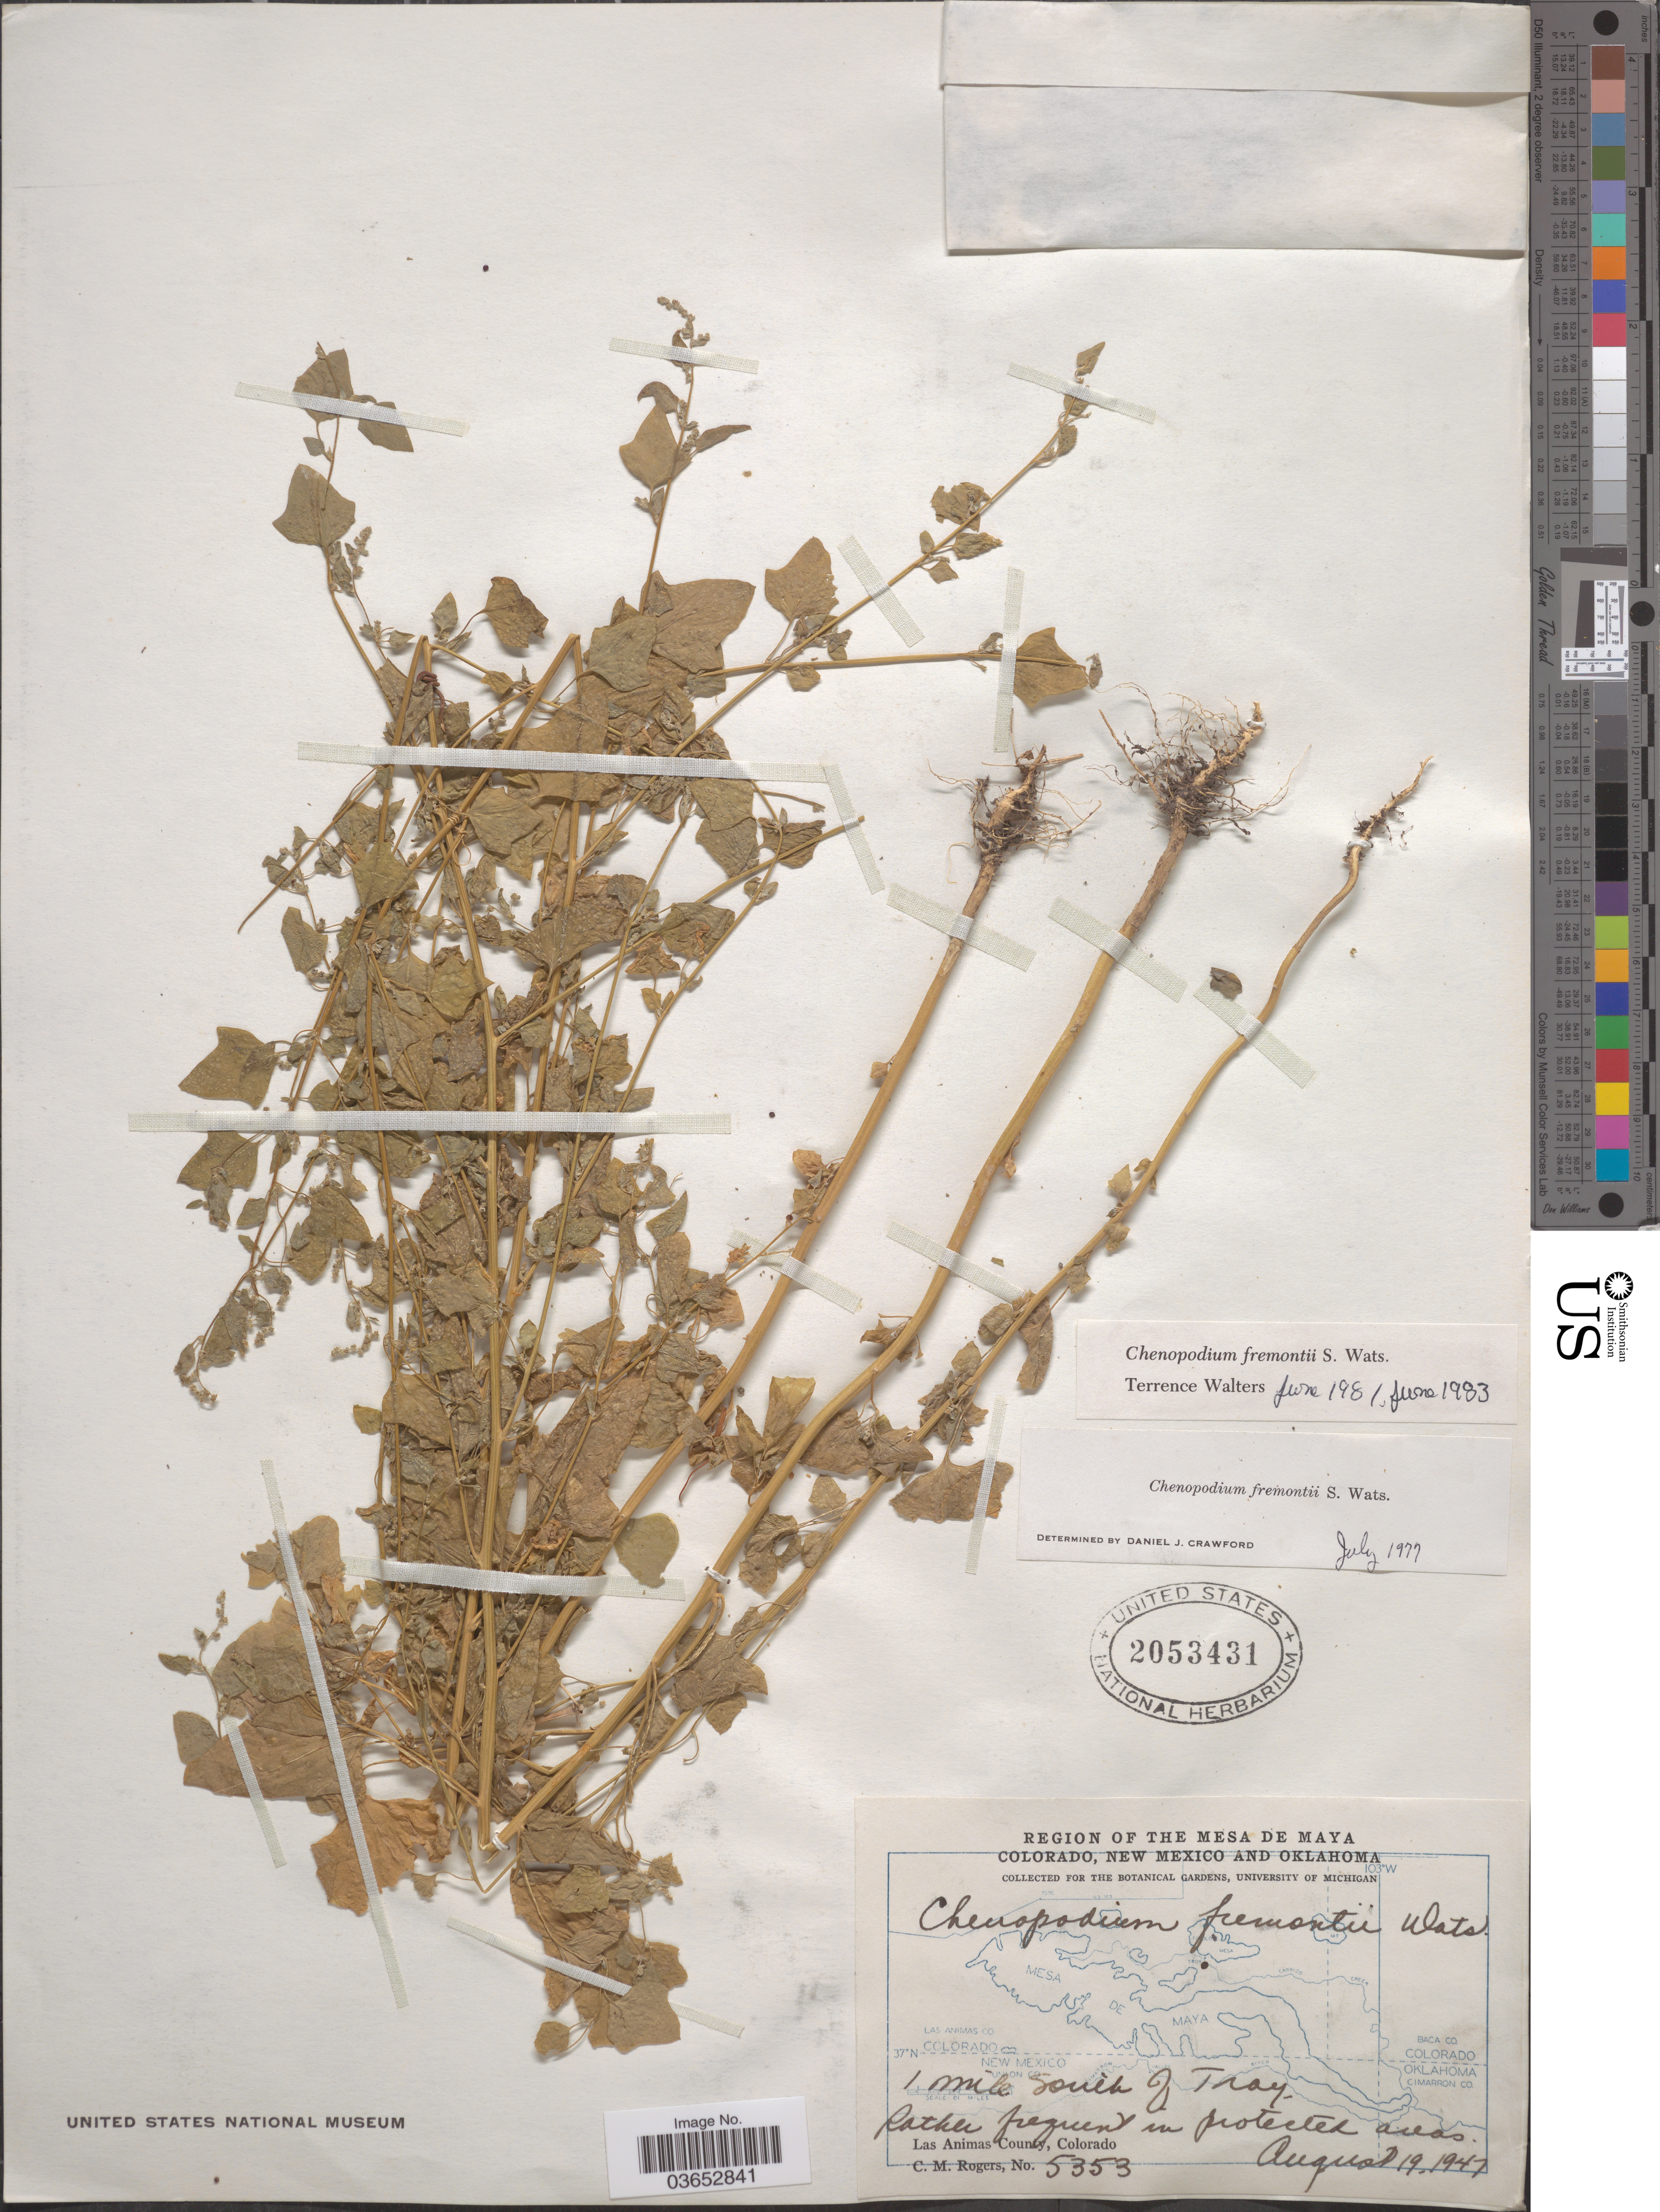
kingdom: Plantae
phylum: Tracheophyta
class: Magnoliopsida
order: Caryophyllales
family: Amaranthaceae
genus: Chenopodium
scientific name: Chenopodium fremontii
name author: S. Watson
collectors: C. M. Rogers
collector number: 5353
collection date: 1947-08-19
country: United States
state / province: Colorado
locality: Region of the Mesa de Maya. 1 mile south of Tray. Las Animas County.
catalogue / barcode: US 2053431